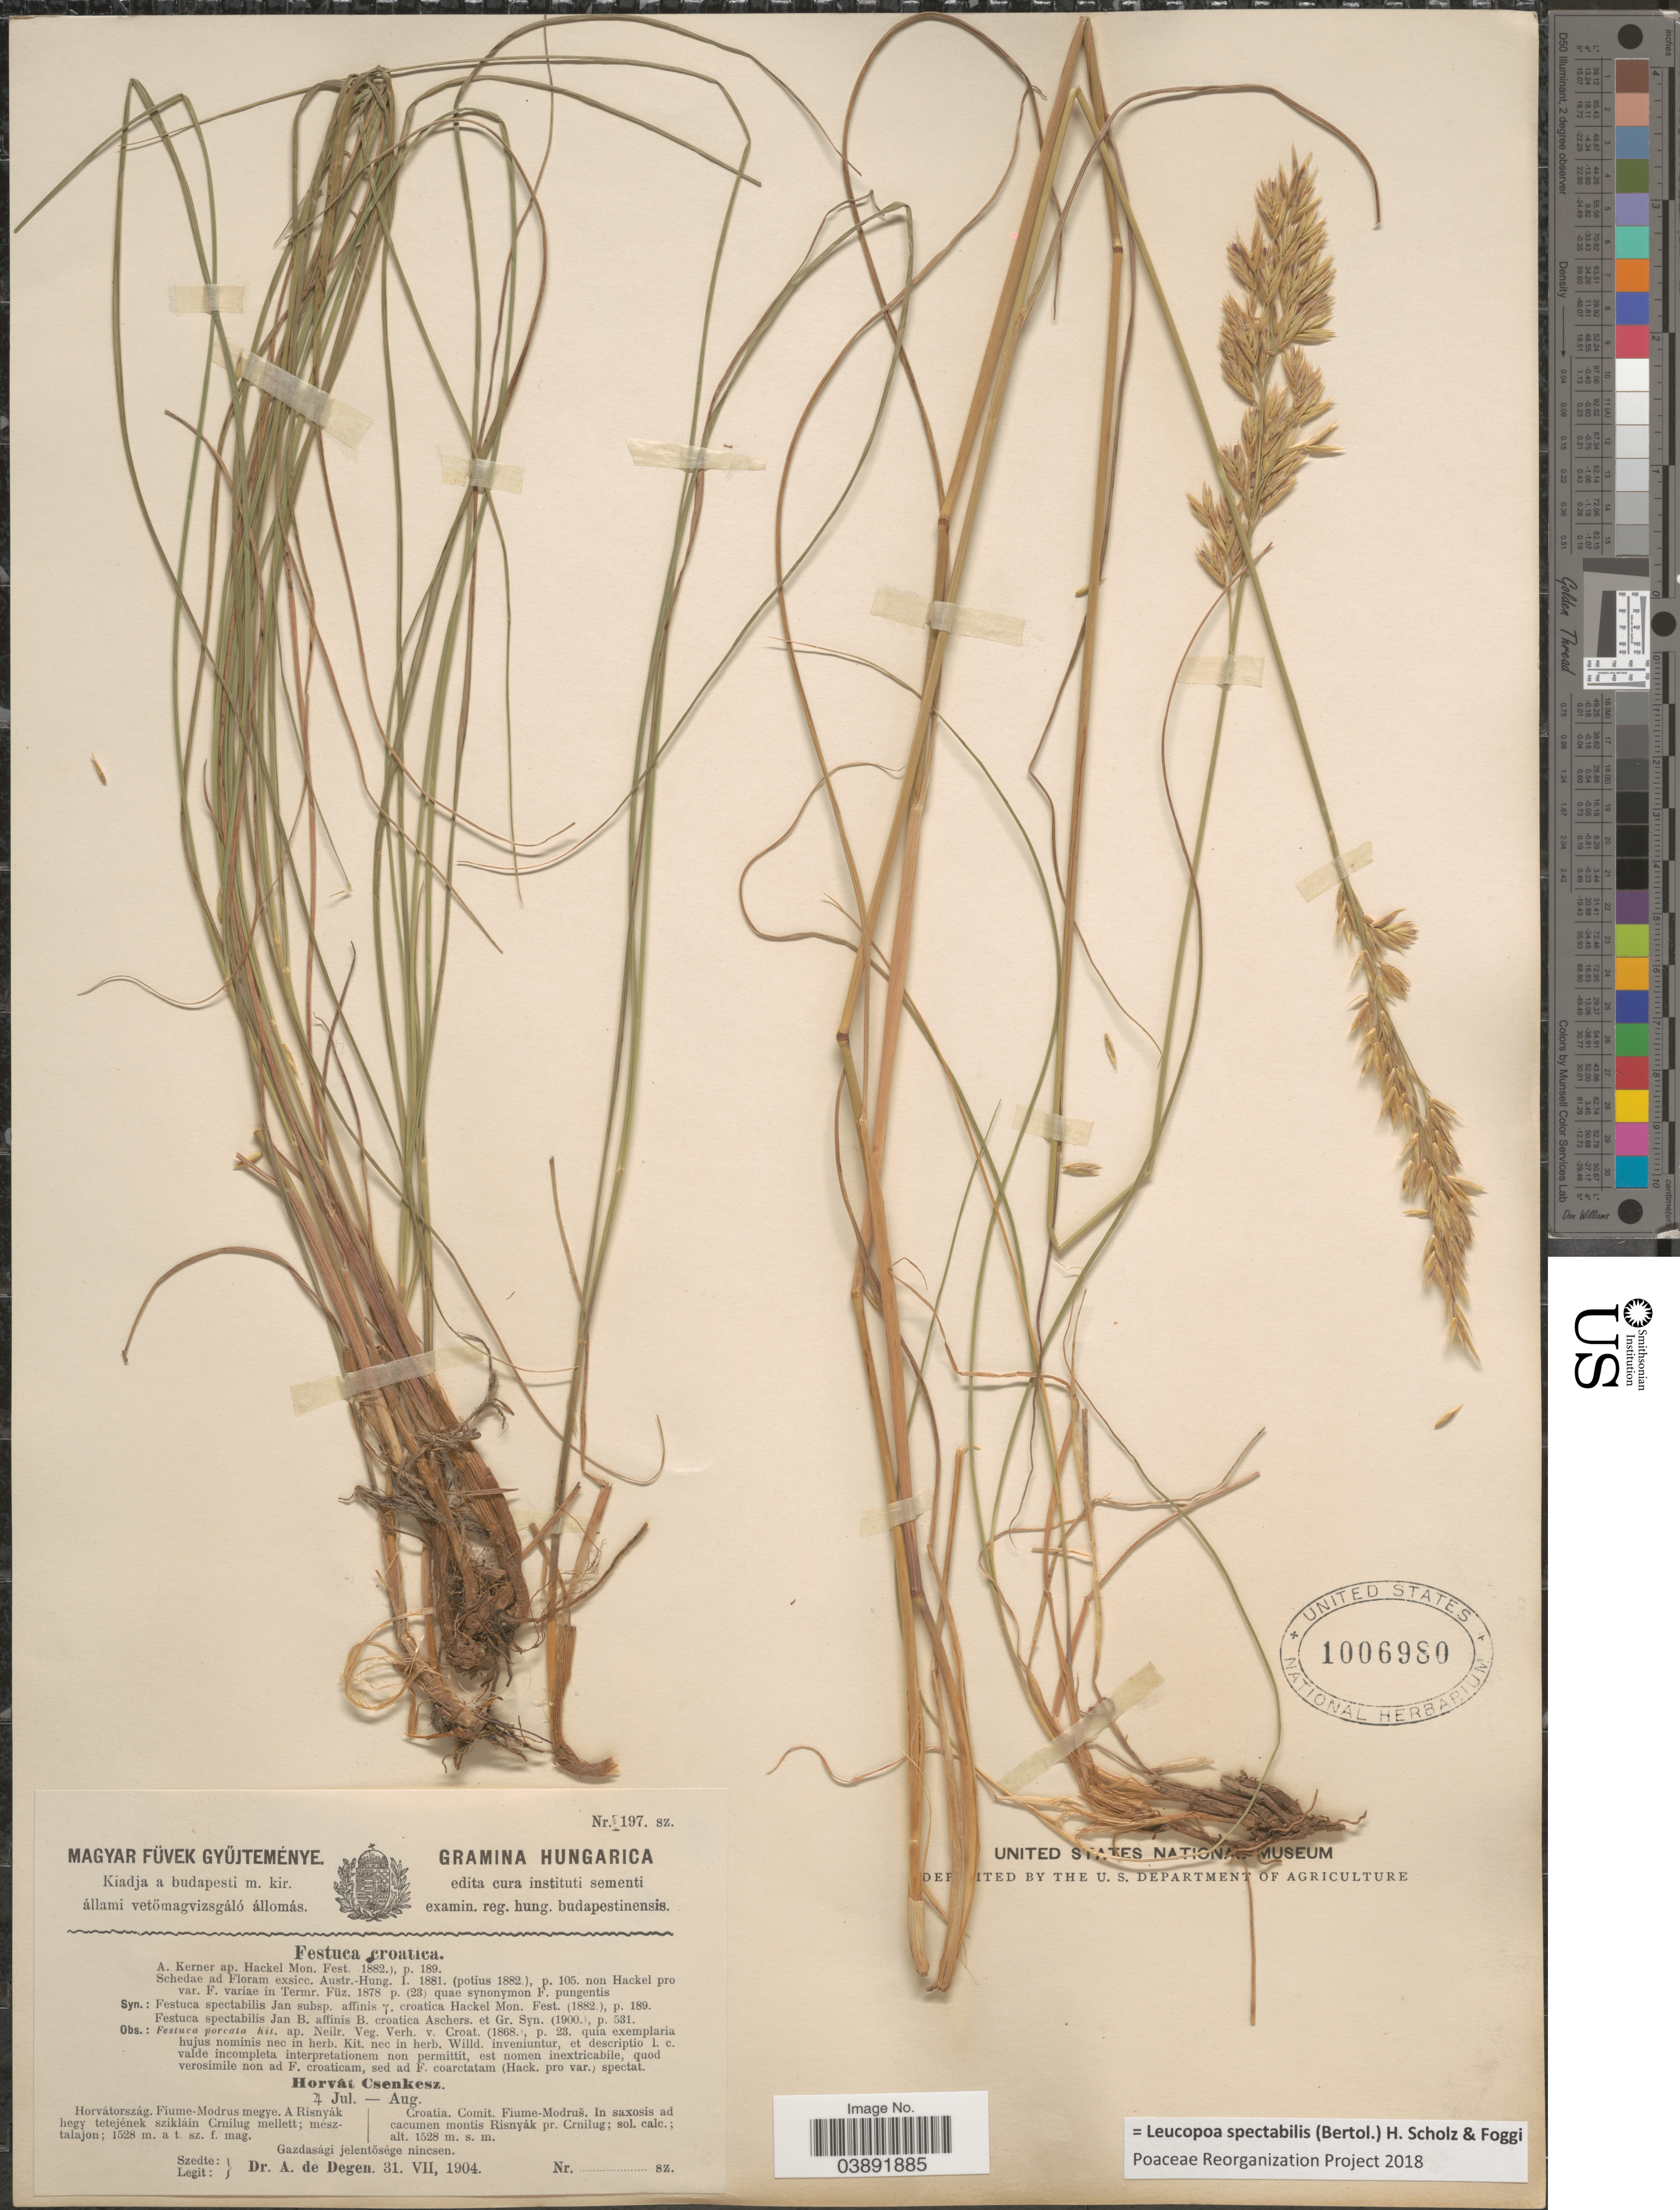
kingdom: Plantae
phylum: Tracheophyta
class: Liliopsida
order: Poales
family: Poaceae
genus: Leucopoa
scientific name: Leucopoa spectabilis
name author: (Bertol.) H. Scholz & Foggi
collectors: A. Degen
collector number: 197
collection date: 1904-07-31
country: Croatia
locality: Comit. Fiume-Modrus. In saxosis ad cacumen montis Risnyák pr. Crnilug.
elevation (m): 1528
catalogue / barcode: US 1006980